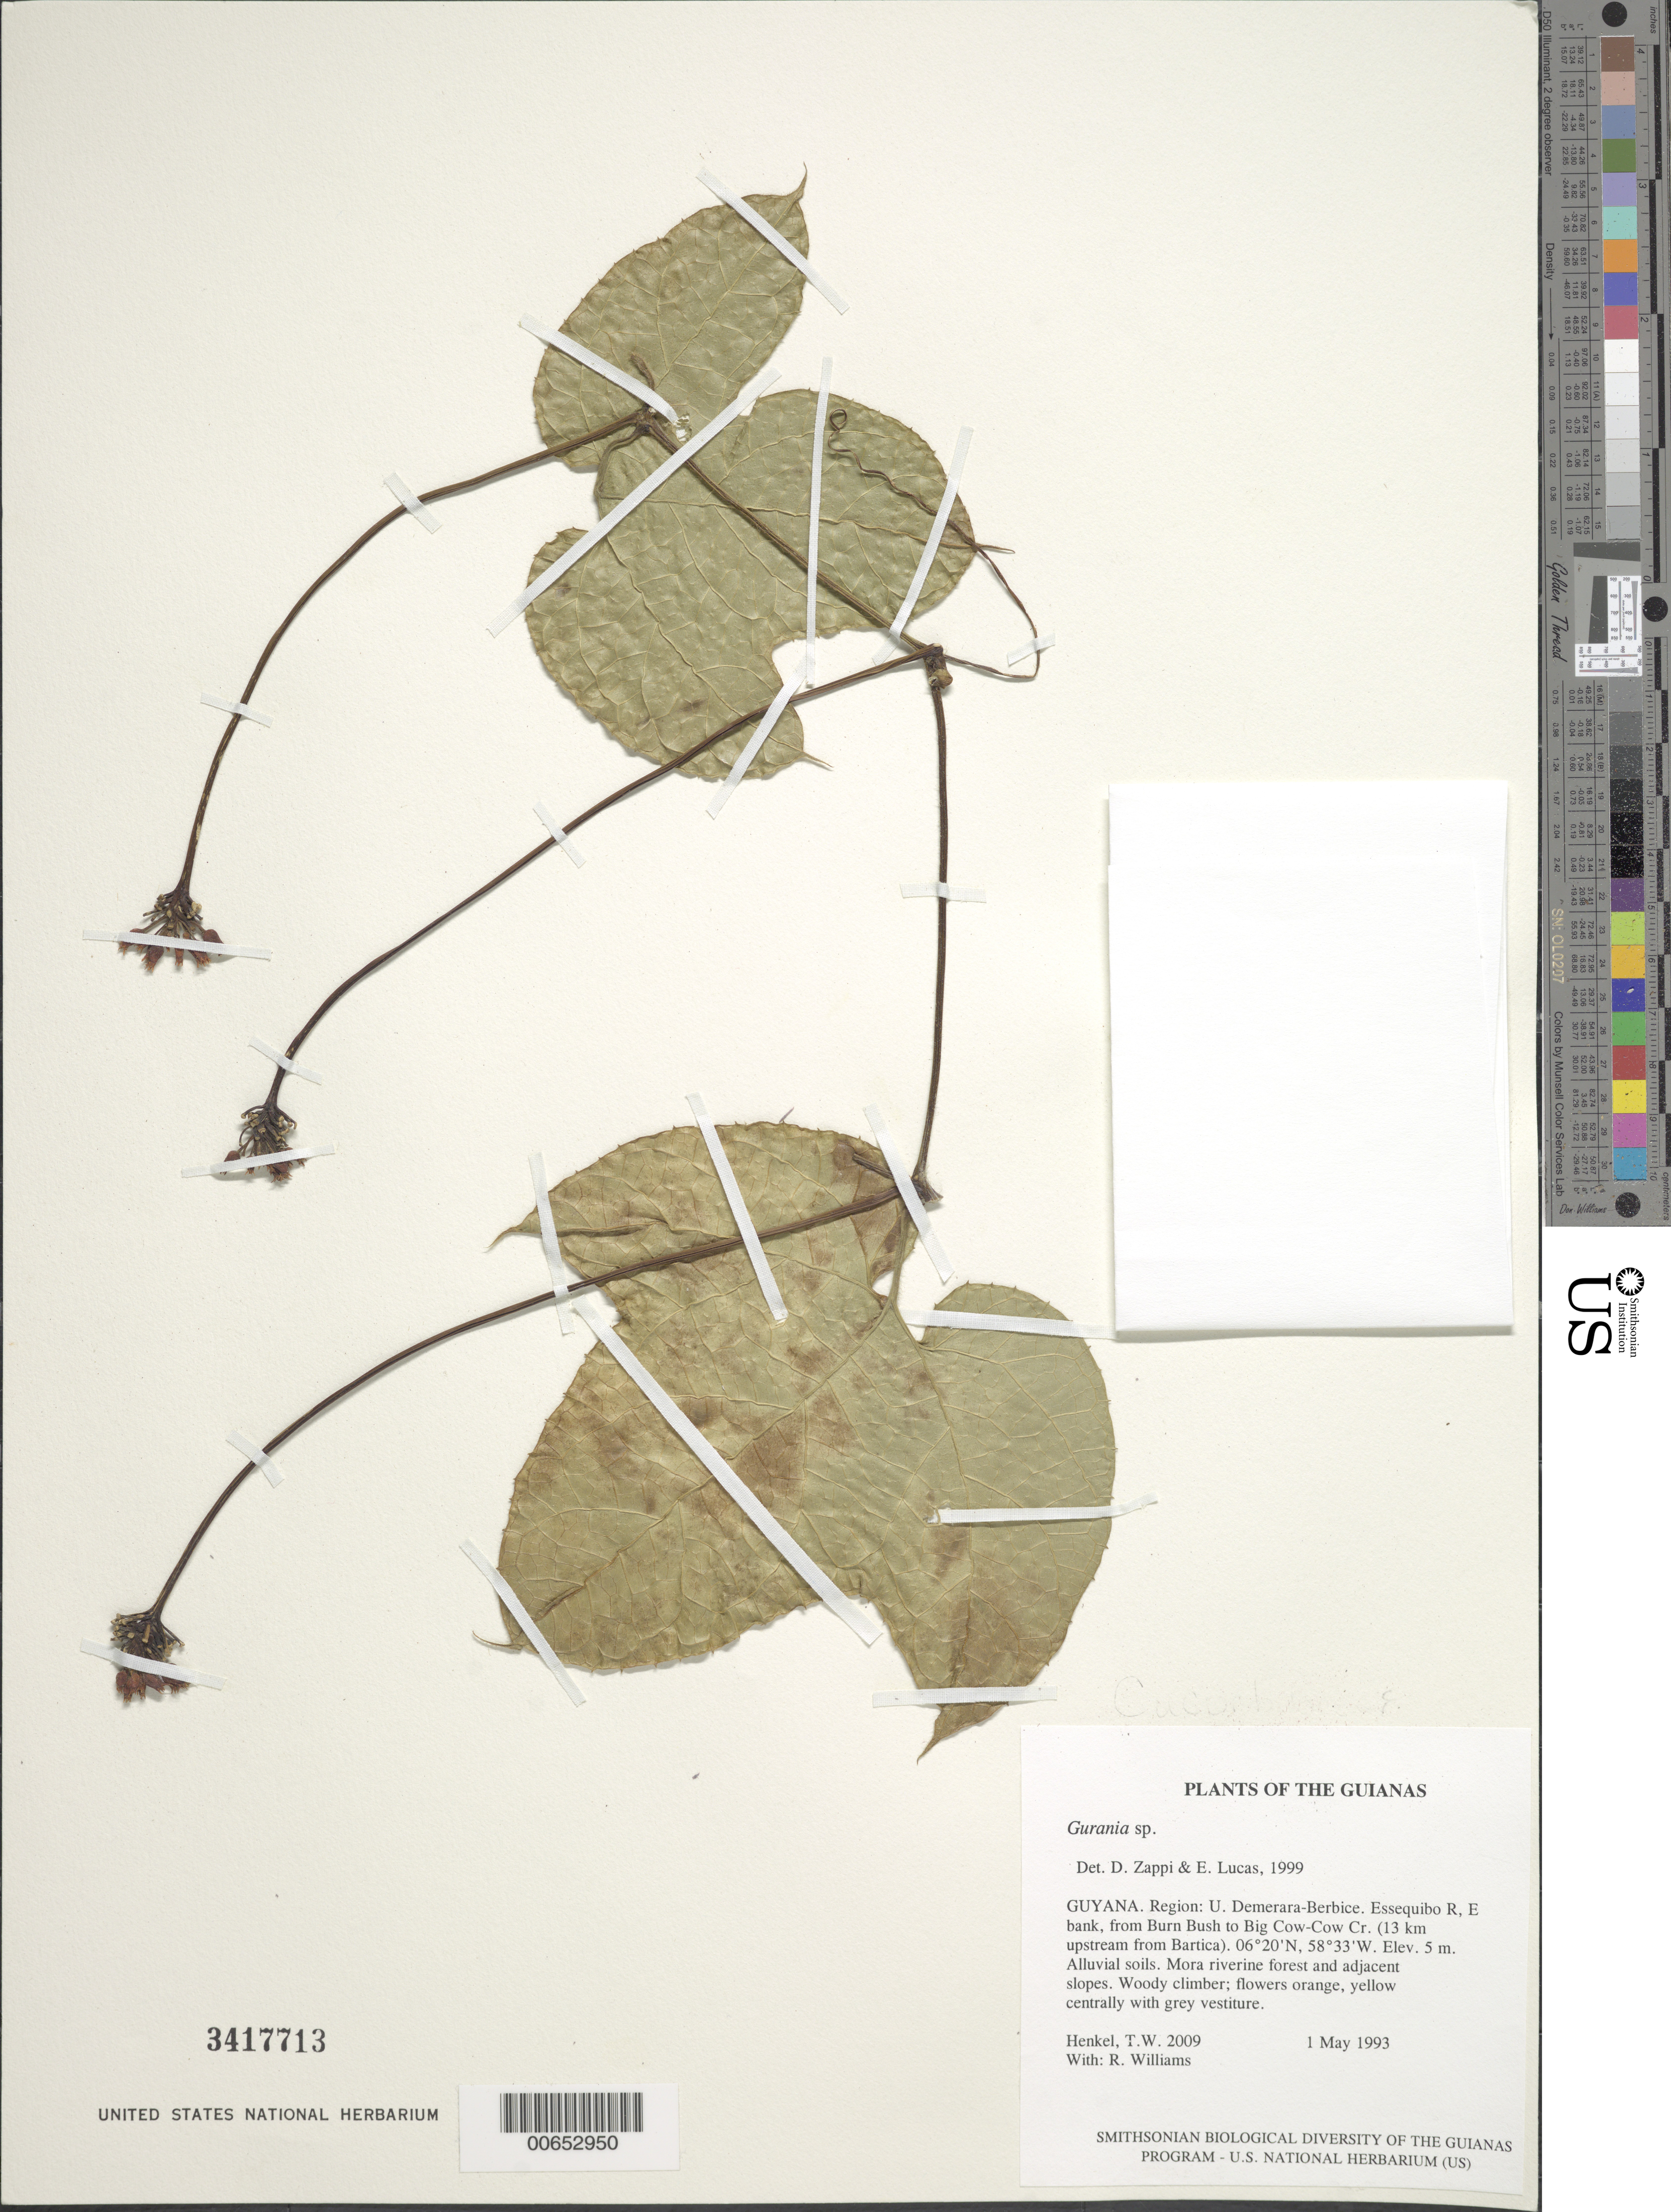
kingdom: Plantae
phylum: Tracheophyta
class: Magnoliopsida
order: Cucurbitales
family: Cucurbitaceae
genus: Gurania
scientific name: Gurania sp.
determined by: Zappi, Daniela C.; Lucas, E.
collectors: T. Henkel & R. Williams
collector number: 2009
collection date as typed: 1 May 1993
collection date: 1993-05-01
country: Guyana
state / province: U. Demerara-Berbice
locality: Essequibo R, E bank, from Burn Bush to Big Cow-Cow Cr. (13 km upstream from Bartica)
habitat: Alluvial soils. Mora riverine forest and adjacent slopes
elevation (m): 5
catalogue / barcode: US 3417713